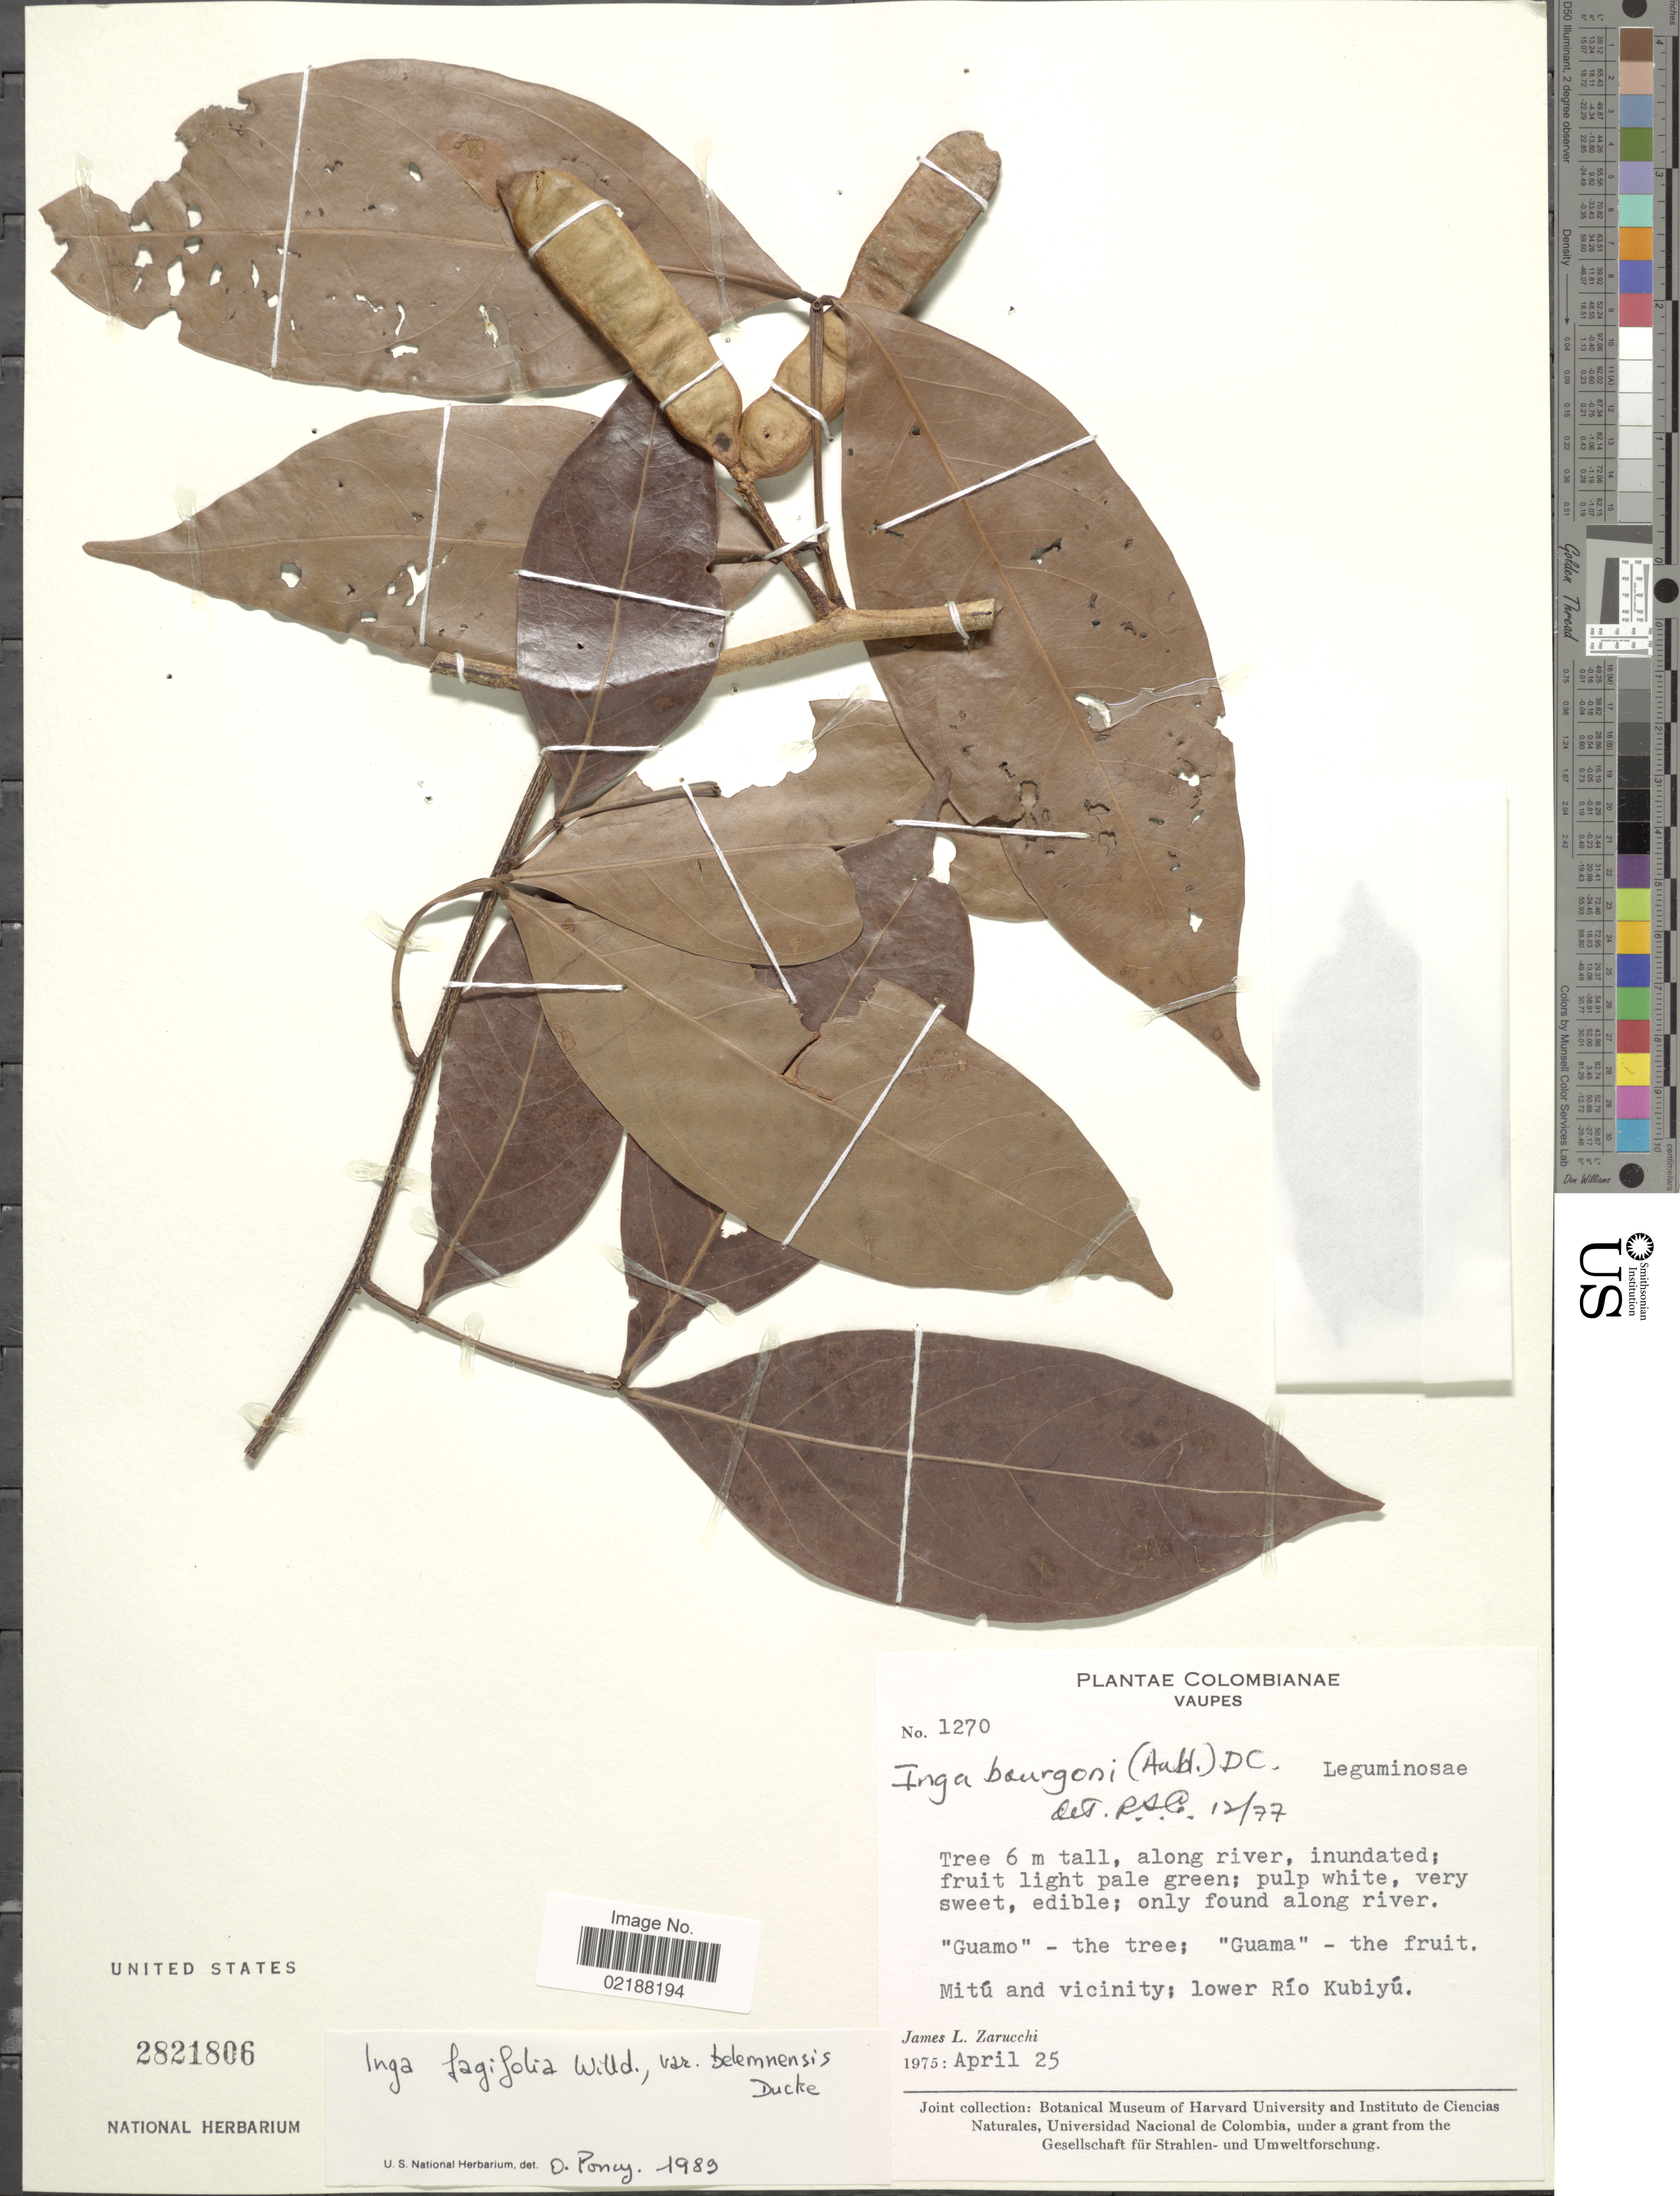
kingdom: Plantae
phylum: Tracheophyta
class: Magnoliopsida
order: Fabales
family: Fabaceae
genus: Inga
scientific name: Inga laurina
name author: (Sw.) Willd.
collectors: J. L. Zarucchi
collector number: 1270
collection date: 1975-04-25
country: Colombia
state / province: Vaupés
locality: Mitú and vicinity; lower Río Kubiyú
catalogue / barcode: US 2821806